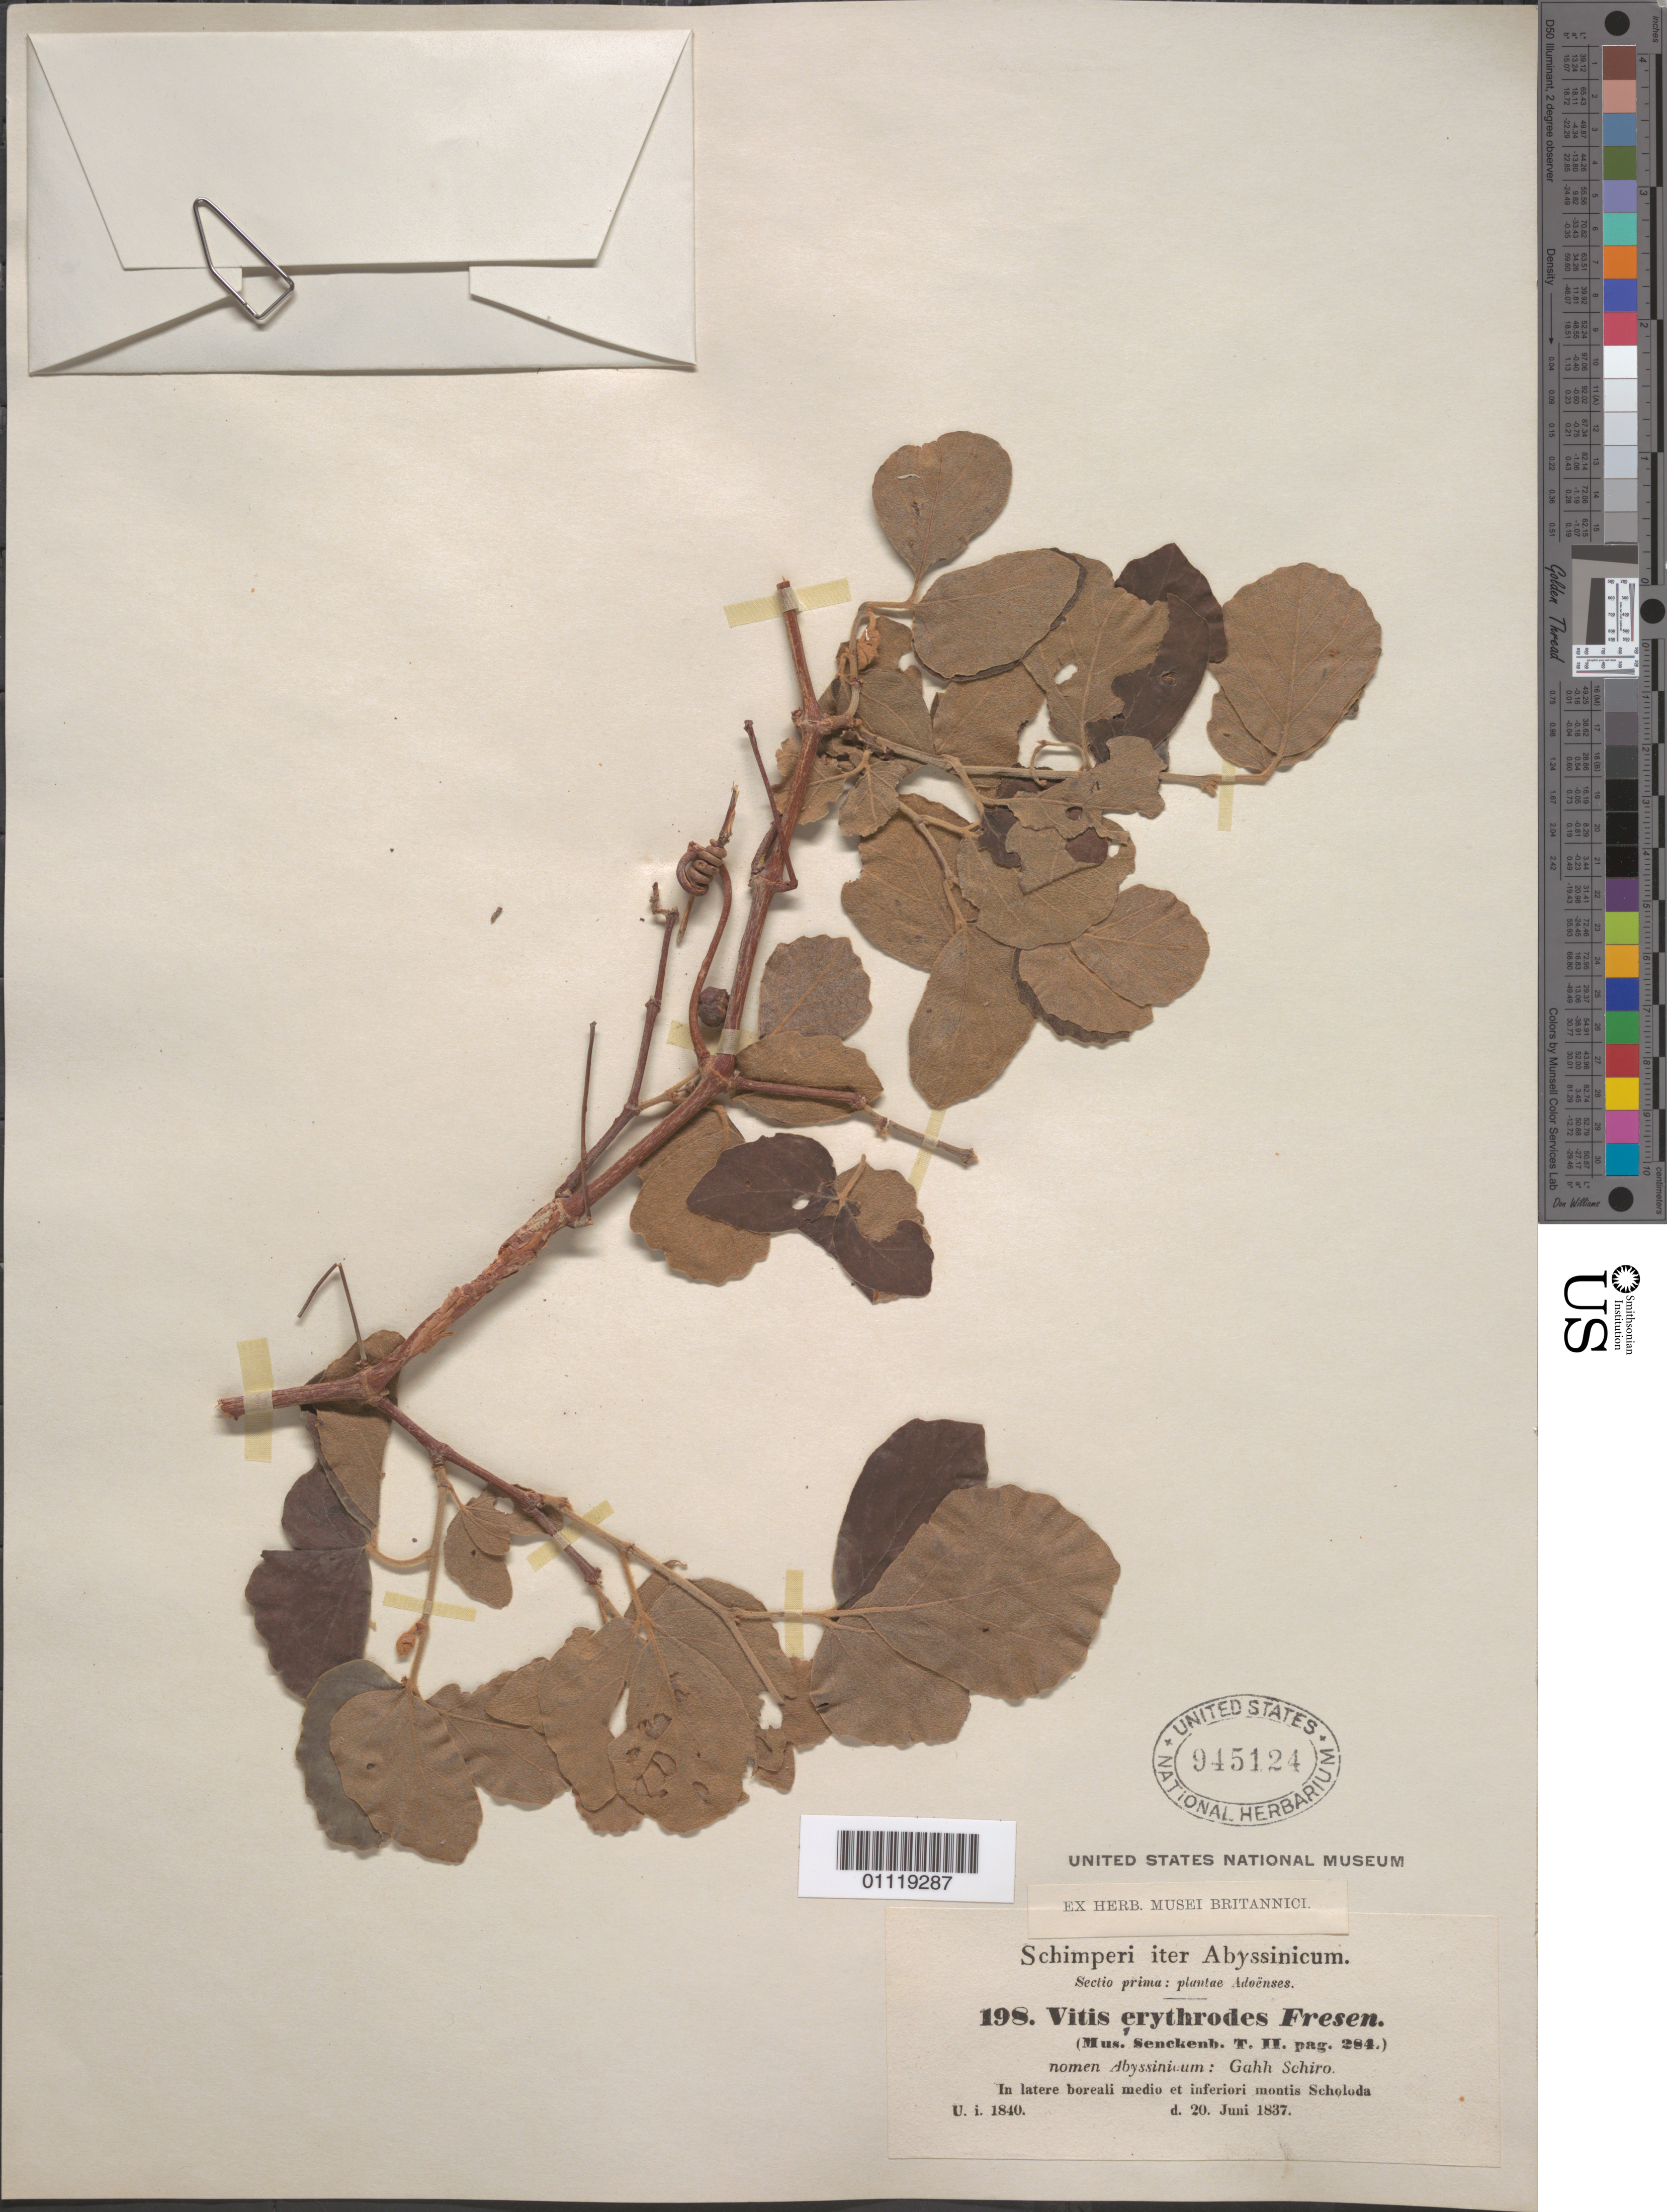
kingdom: Plantae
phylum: Tracheophyta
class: Magnoliopsida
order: Vitales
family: Vitaceae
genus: Rhoicissus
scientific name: Rhoicissus tridentata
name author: (L. f.) Wild & R.B. Drumm.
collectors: British Museum (herbarium)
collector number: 198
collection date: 1837-06-20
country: Ethiopia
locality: Scholoda Mt.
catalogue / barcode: US 945124